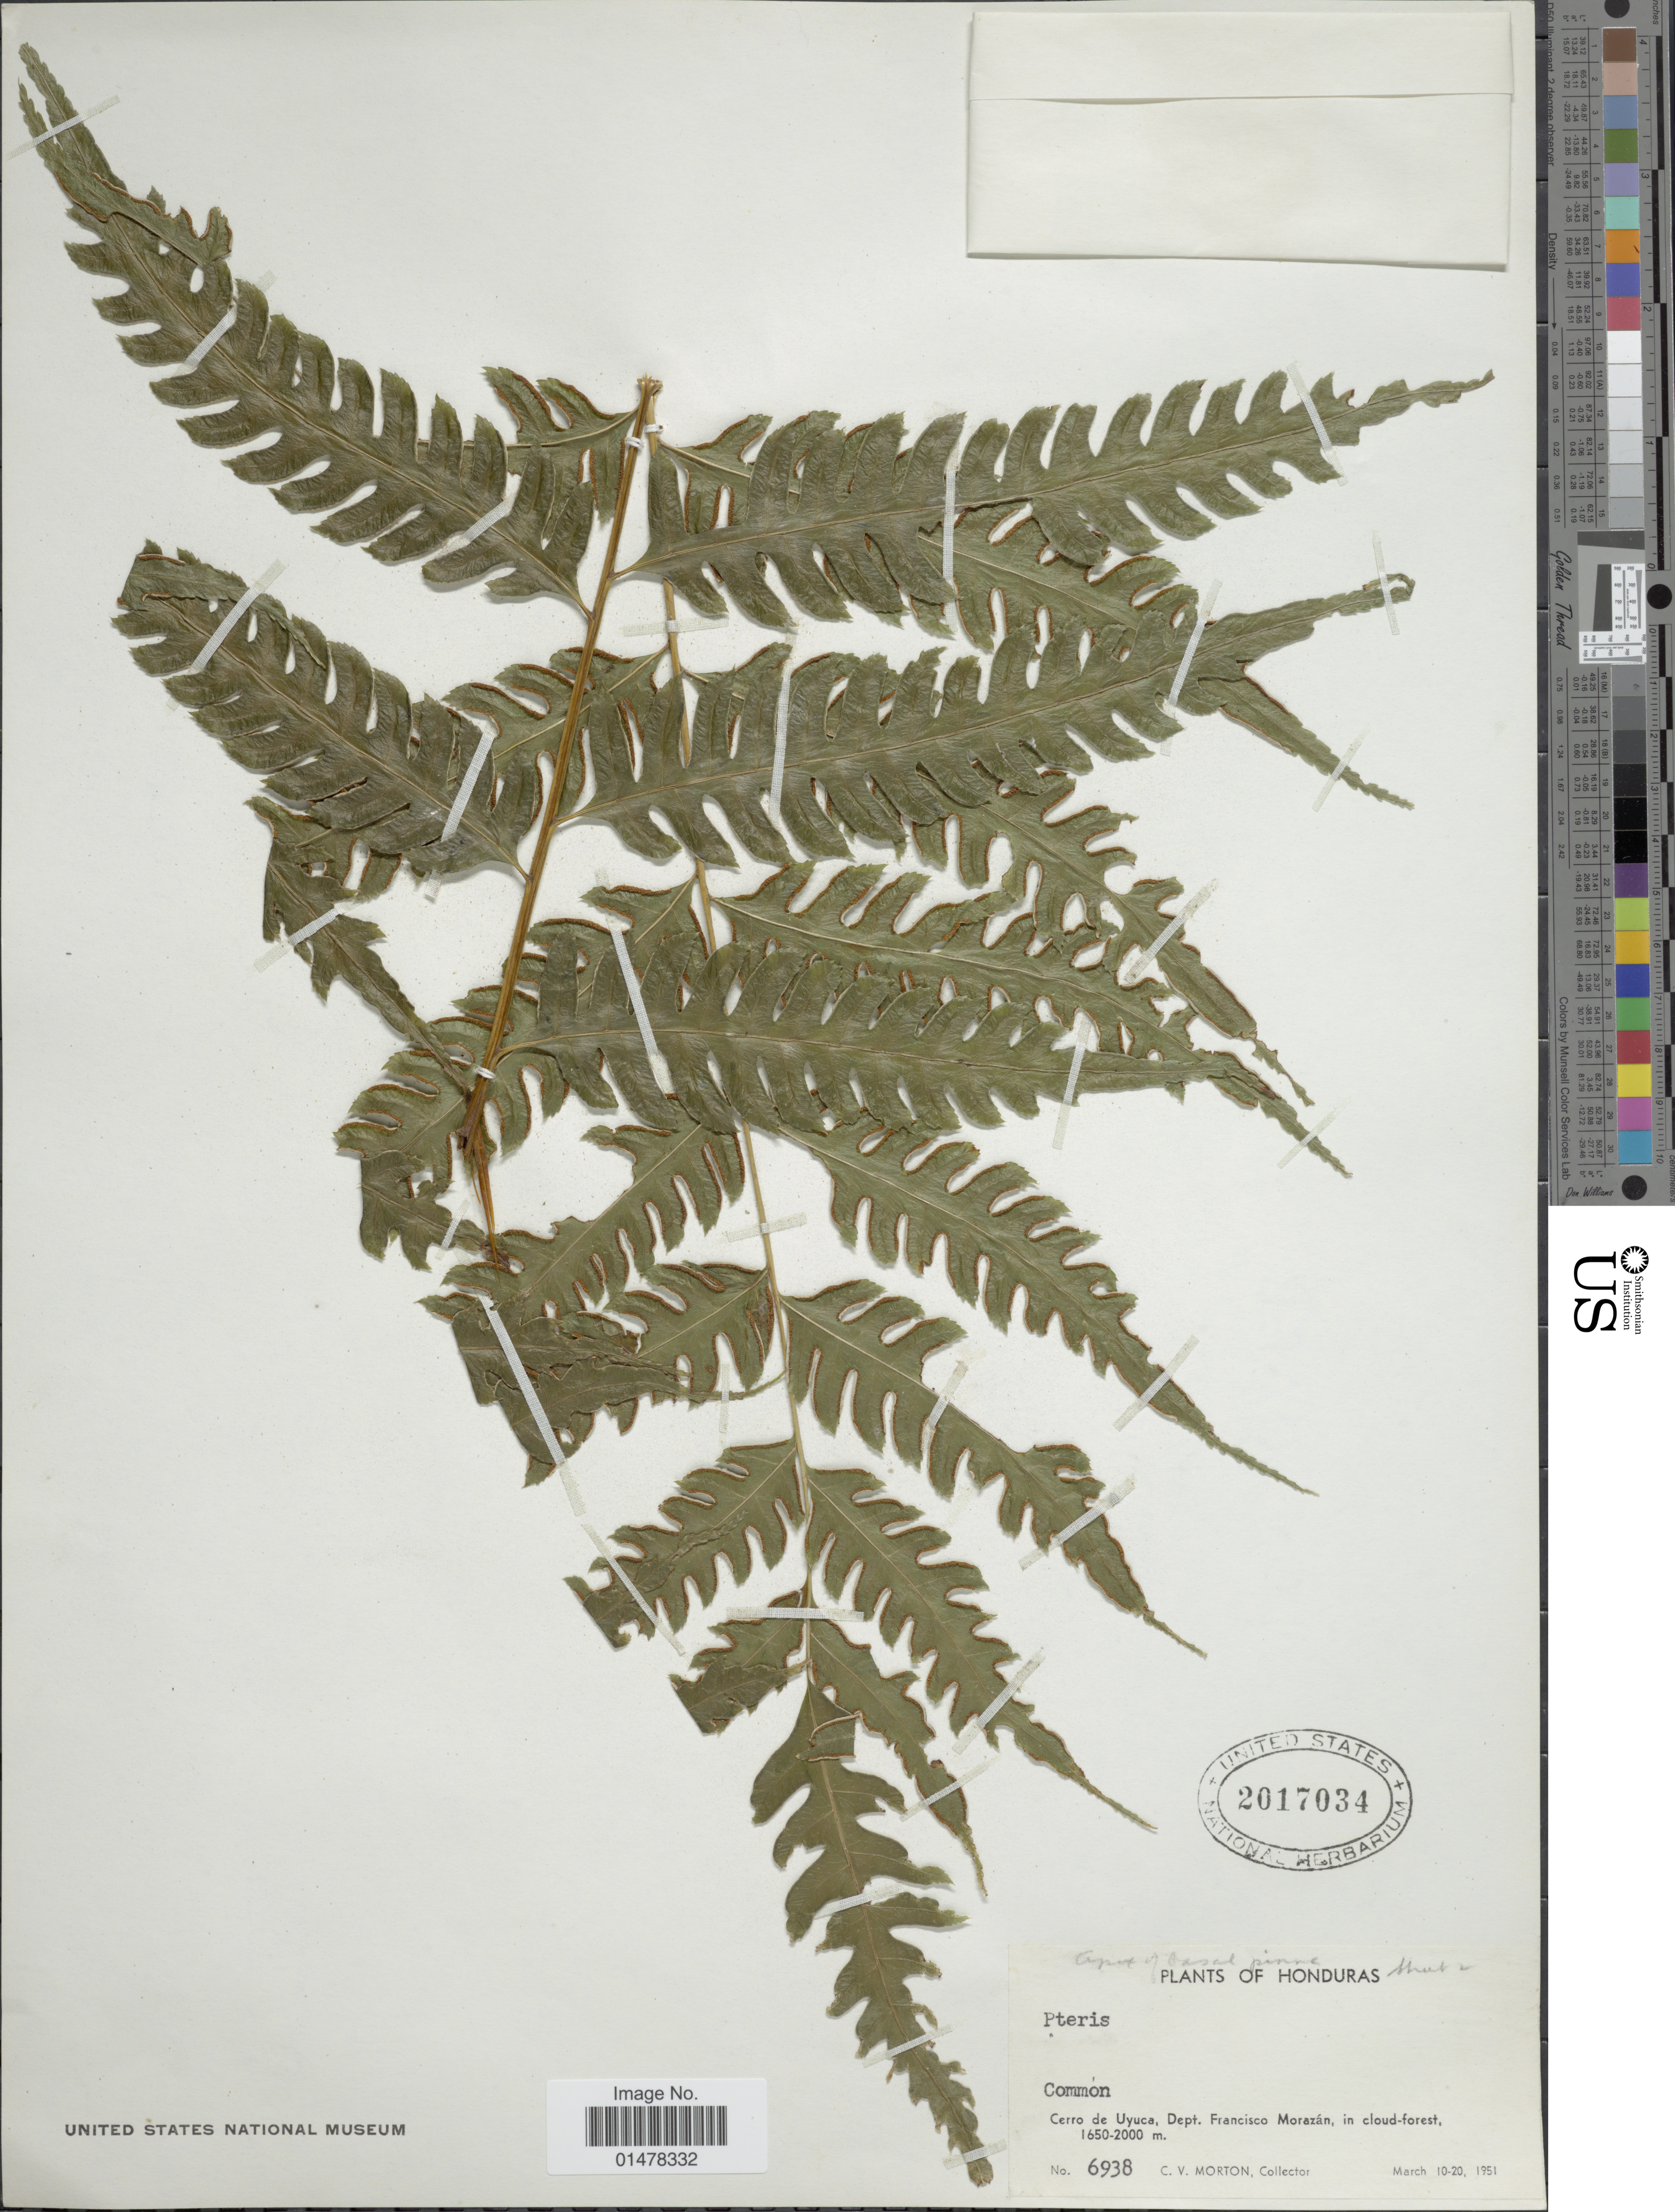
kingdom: Plantae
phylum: Tracheophyta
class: Polypodiopsida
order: Polypodiales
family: Pteridaceae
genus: Pteris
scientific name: Pteris sp.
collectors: C. V. Morton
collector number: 6938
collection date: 1951-03-10/1951-03-20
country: Honduras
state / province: Fco. Morazán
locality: Plants of Honduras, Cerro de Uyuca, dept. Francisco Morazán, in cloud-forest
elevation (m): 1650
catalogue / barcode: US 2017034